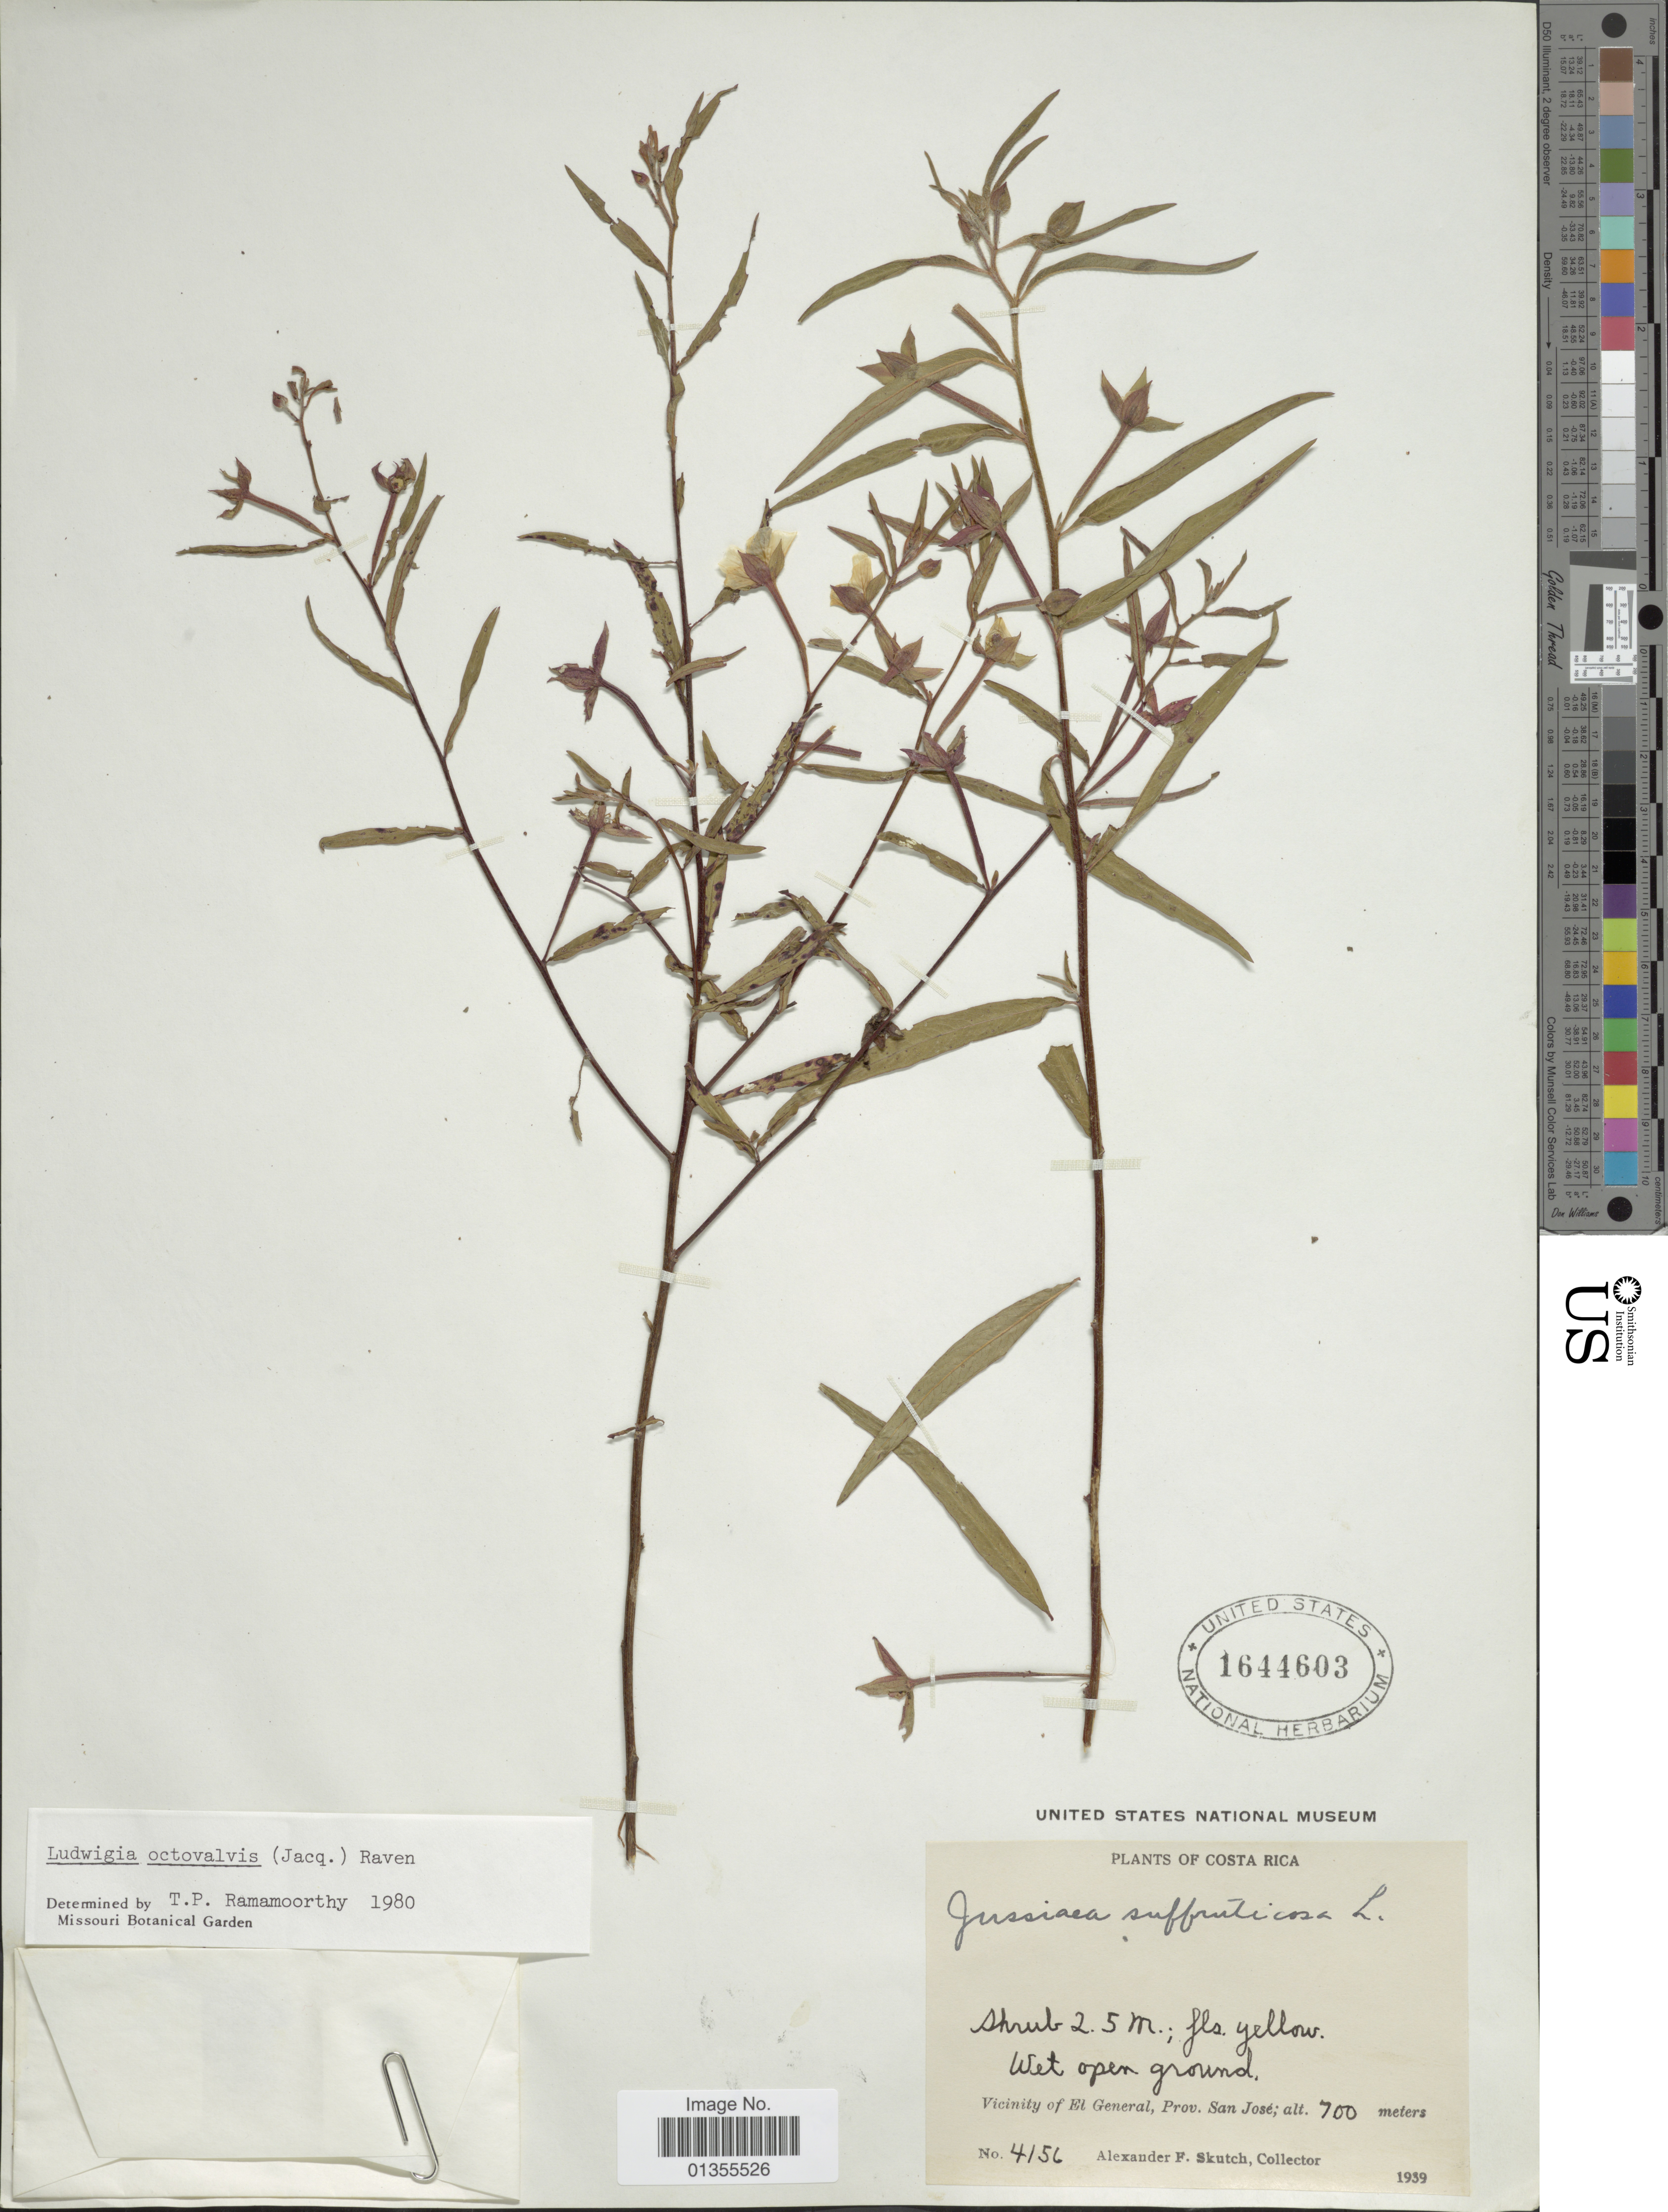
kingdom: Plantae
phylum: Tracheophyta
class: Magnoliopsida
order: Myrtales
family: Onagraceae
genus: Ludwigia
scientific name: Ludwigia octovalvis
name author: (Jacq.) P.H. Raven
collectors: A. F. Skutch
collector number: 4156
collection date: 1939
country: Costa Rica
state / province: San José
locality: Vicinity of El General, Prov. San José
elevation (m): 700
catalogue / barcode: US 1644603